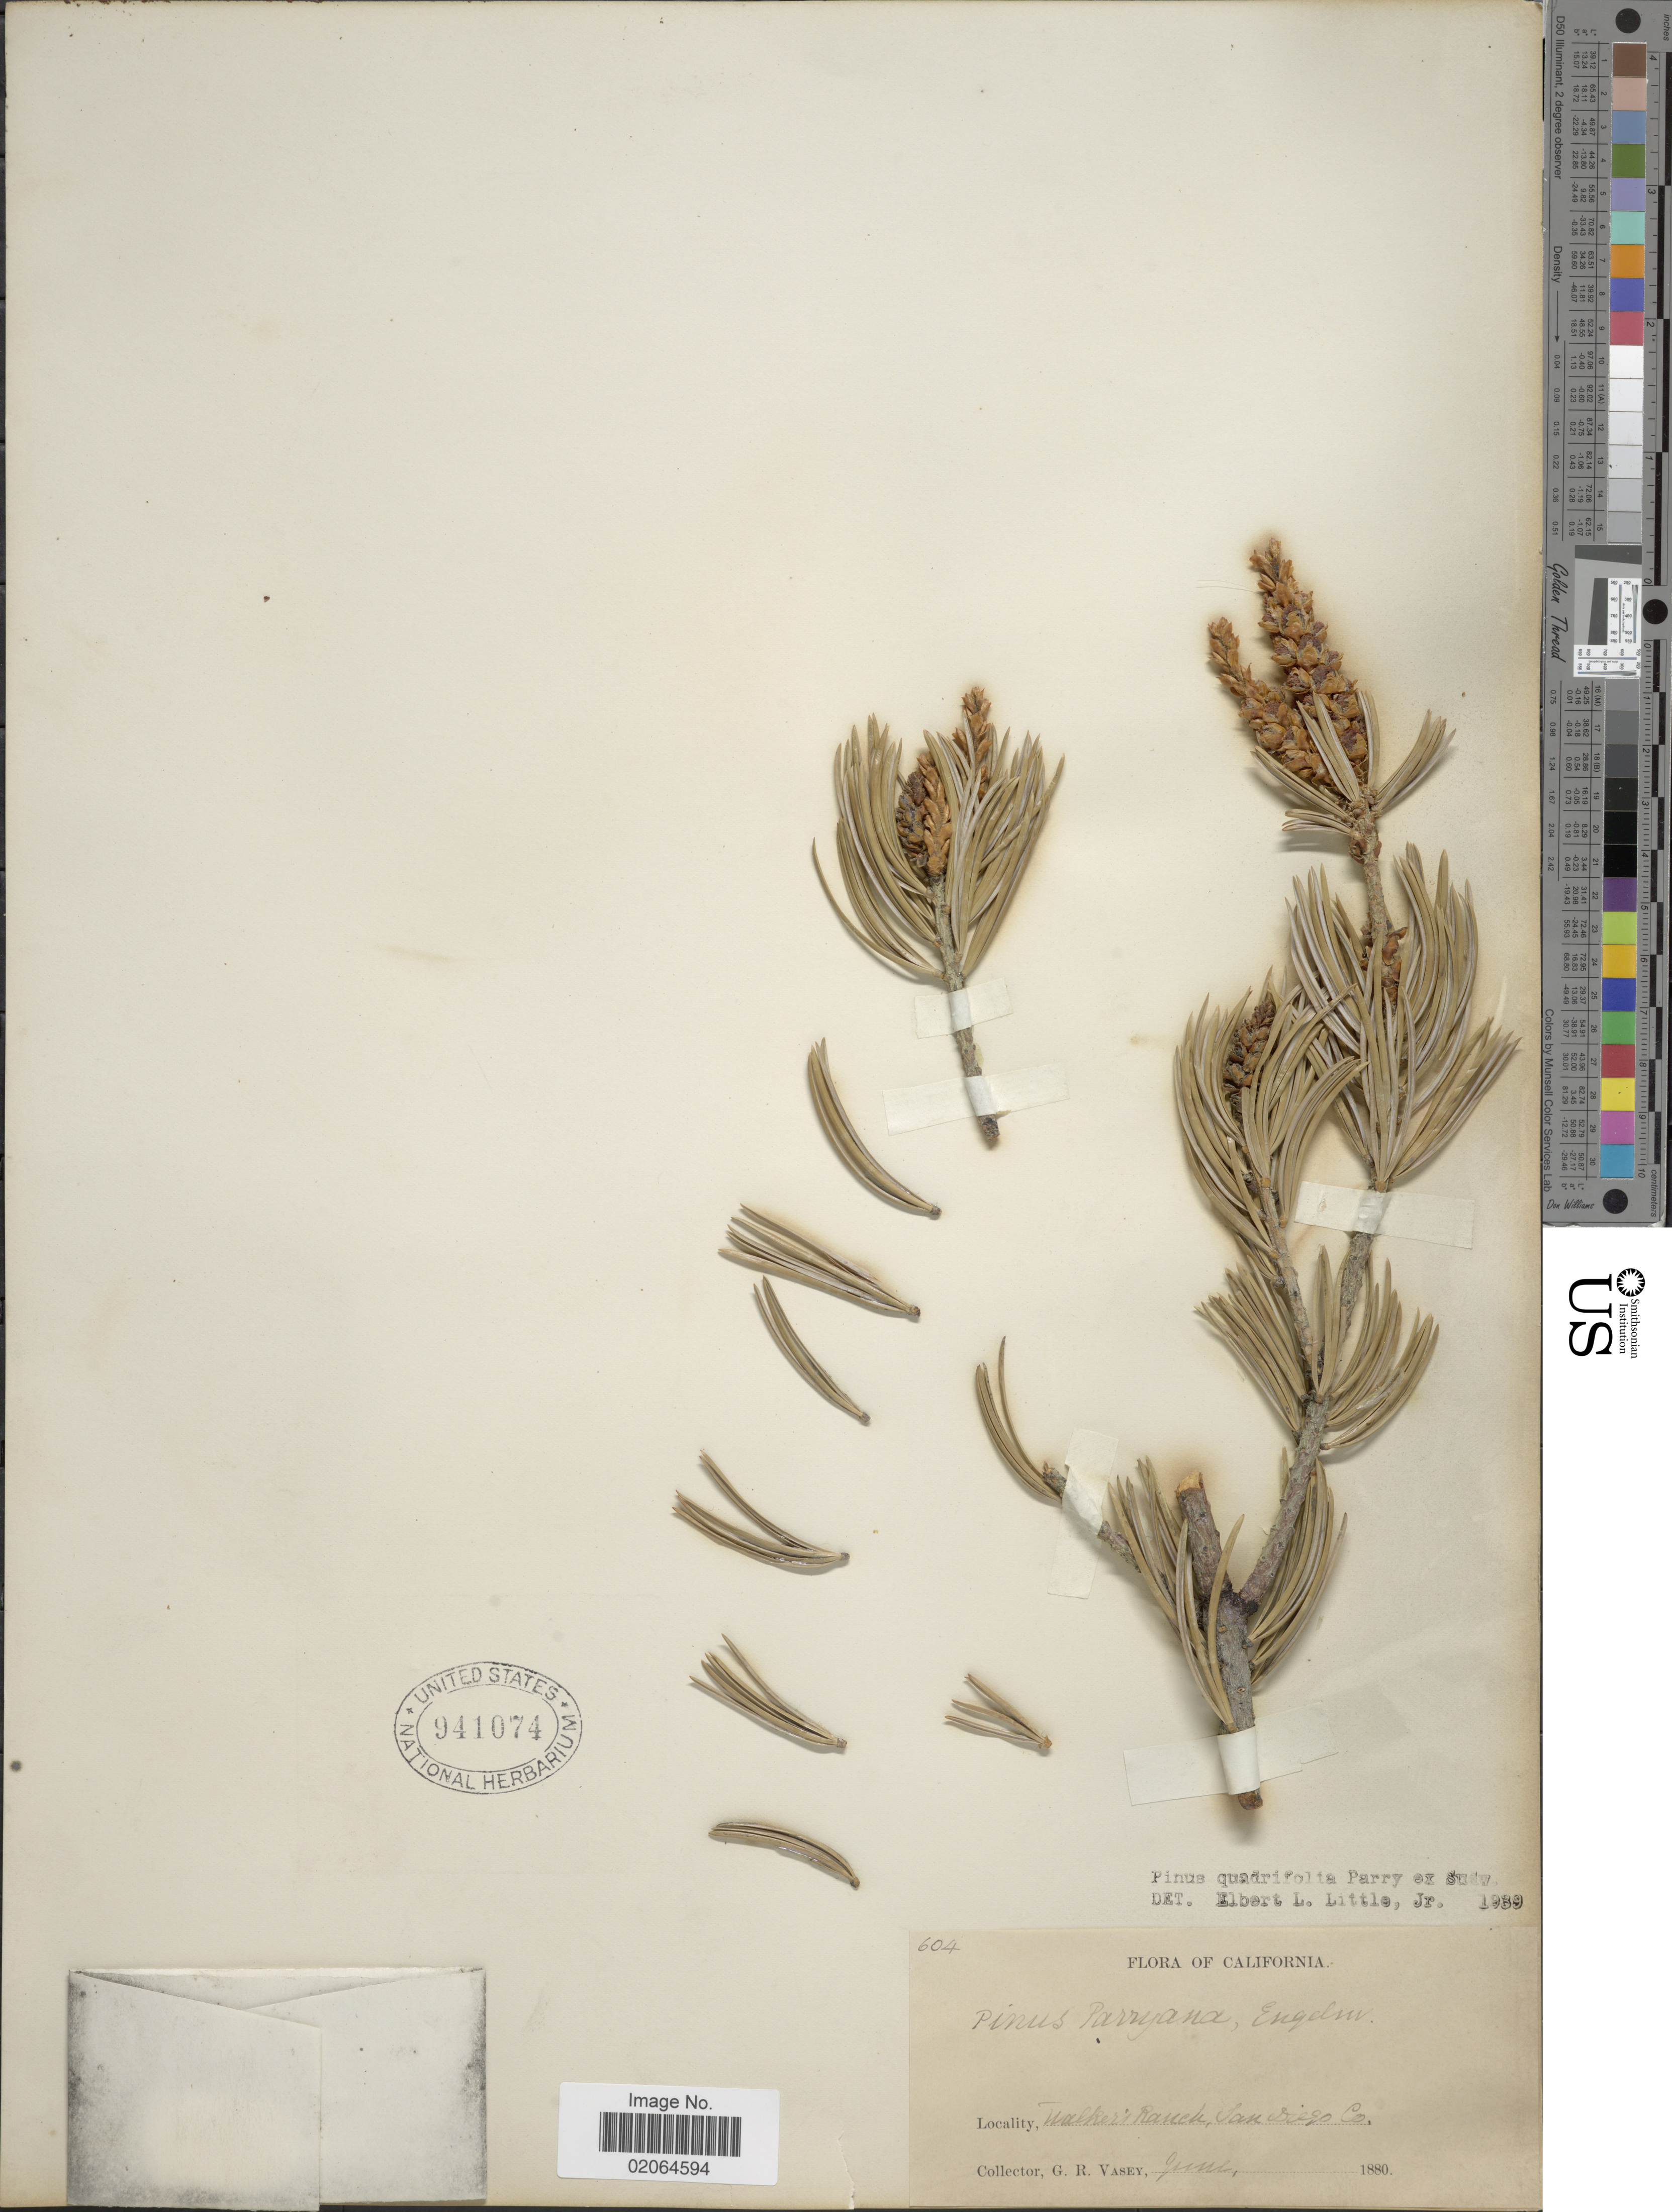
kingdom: Plantae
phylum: Tracheophyta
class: Pinopsida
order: Pinales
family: Pinaceae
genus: Pinus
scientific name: Pinus quadrifolia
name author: Parl. ex Sudw.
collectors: G. R. Vasey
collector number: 604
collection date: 1880-06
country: United States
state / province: California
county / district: San Diego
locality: Walker's Ranch, San Diego.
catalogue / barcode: US 941074